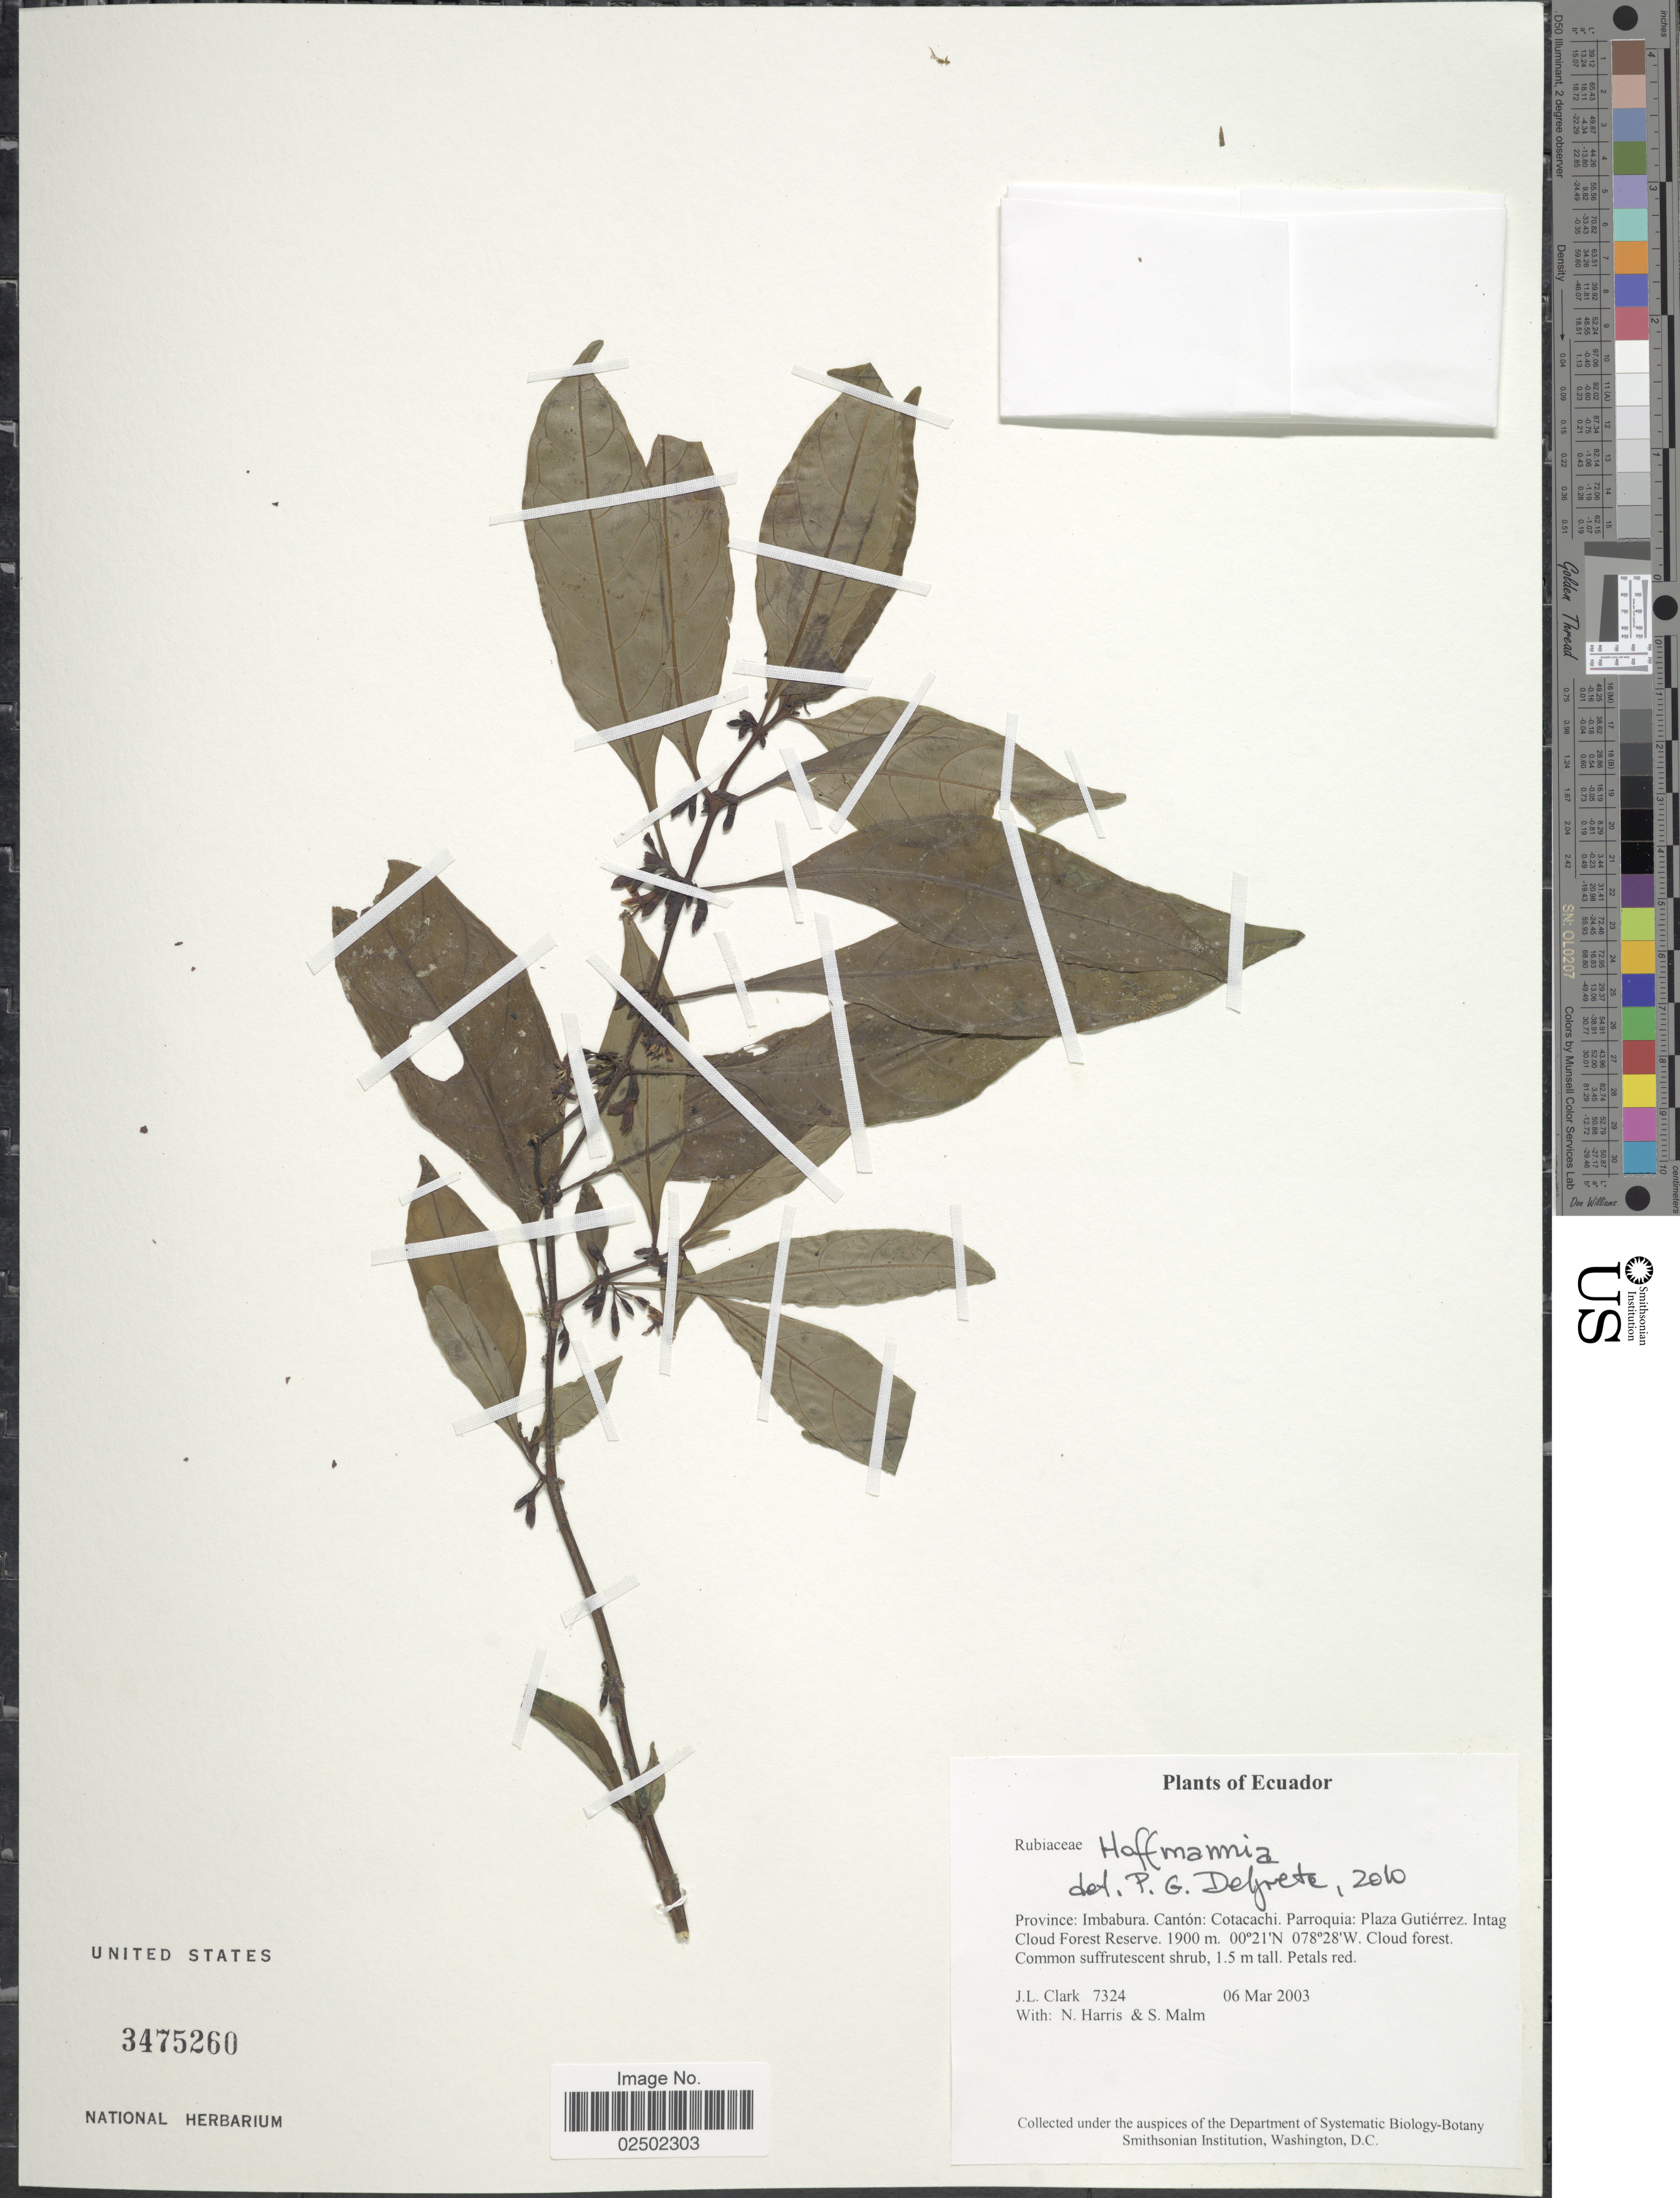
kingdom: Plantae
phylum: Tracheophyta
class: Magnoliopsida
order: Gentianales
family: Rubiaceae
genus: Hoffmannia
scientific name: Hoffmannia sp.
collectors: J. L. Clark, N. Harris & S. Malm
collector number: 7324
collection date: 2003-03-06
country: Ecuador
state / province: Imbabura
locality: Province: Imbabura: Canton, Cotacachi: Parroquia, Plaza Gutierrez, Intag Cloud Forest Reserve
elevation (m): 1900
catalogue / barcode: US 3475260